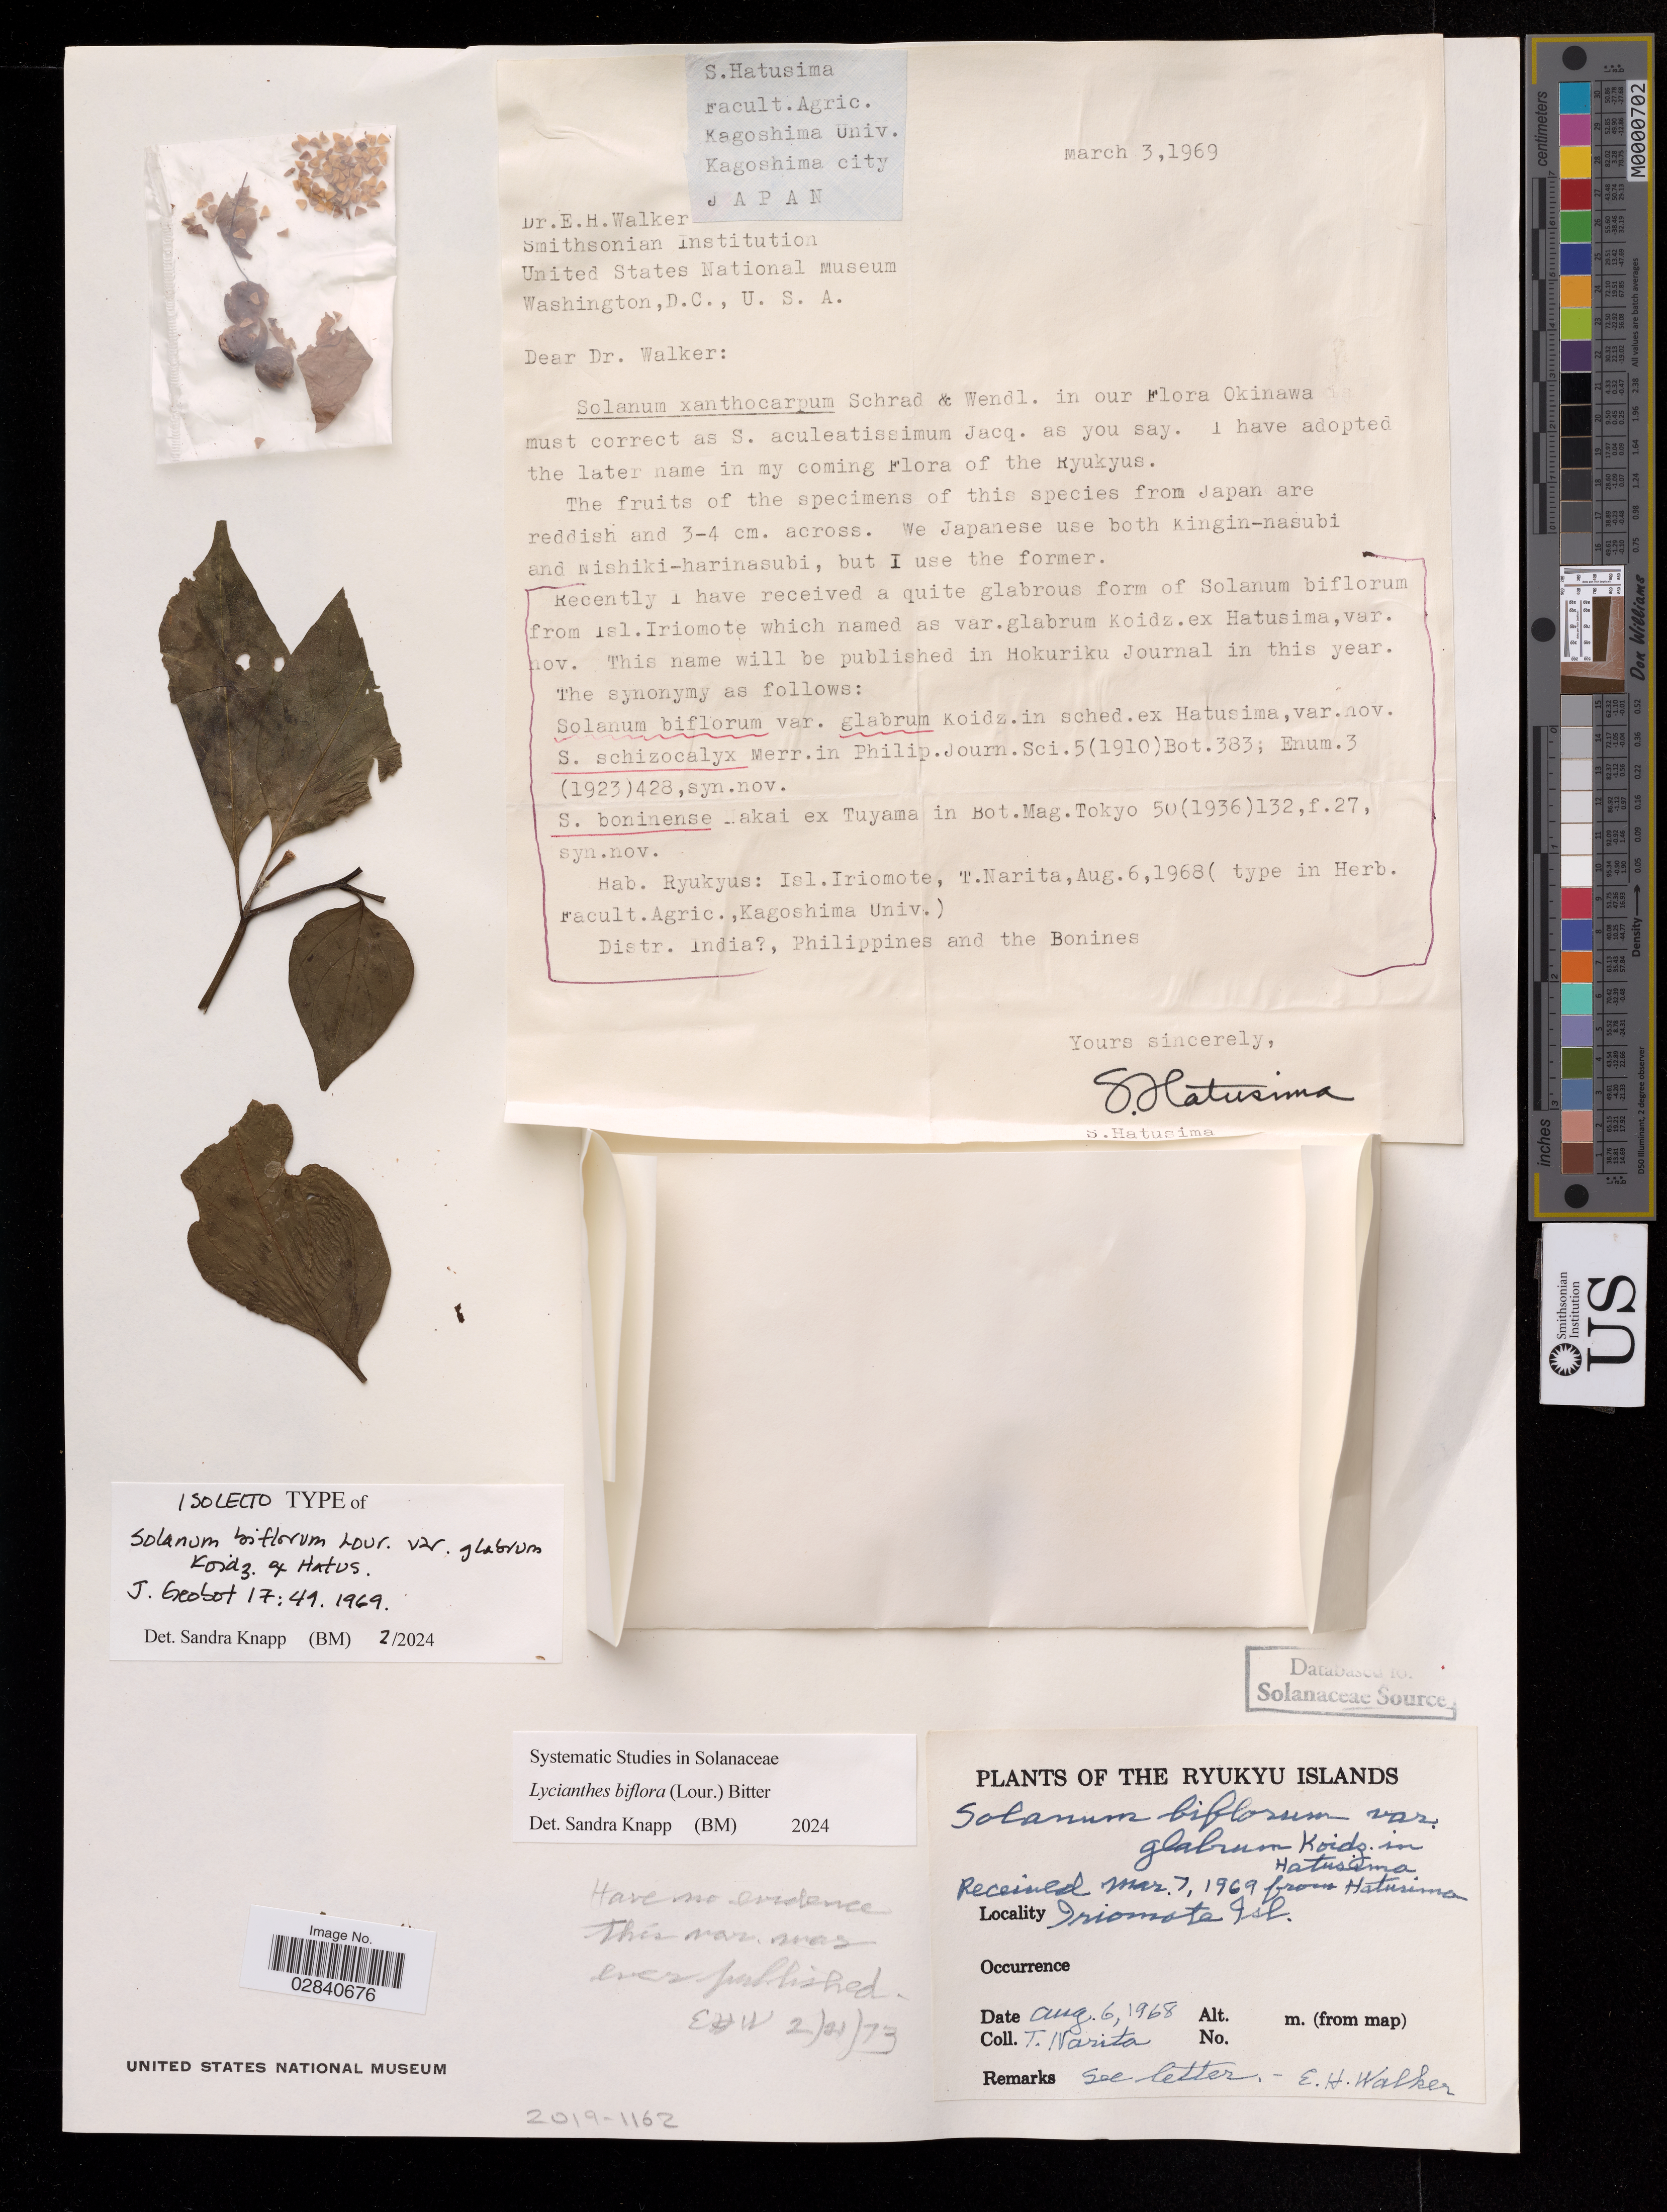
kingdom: Plantae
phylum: Tracheophyta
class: Magnoliopsida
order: Solanales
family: Solanaceae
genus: Solanum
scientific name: Solanum biflorum var. glabrum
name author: Koidz. ex Hatus.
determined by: Knapp, S. D.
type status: Isolectotype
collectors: T. Narita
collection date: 1968-08-06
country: Japan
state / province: Okinawa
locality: Ryukyu Islands. Iriomoto Isl.